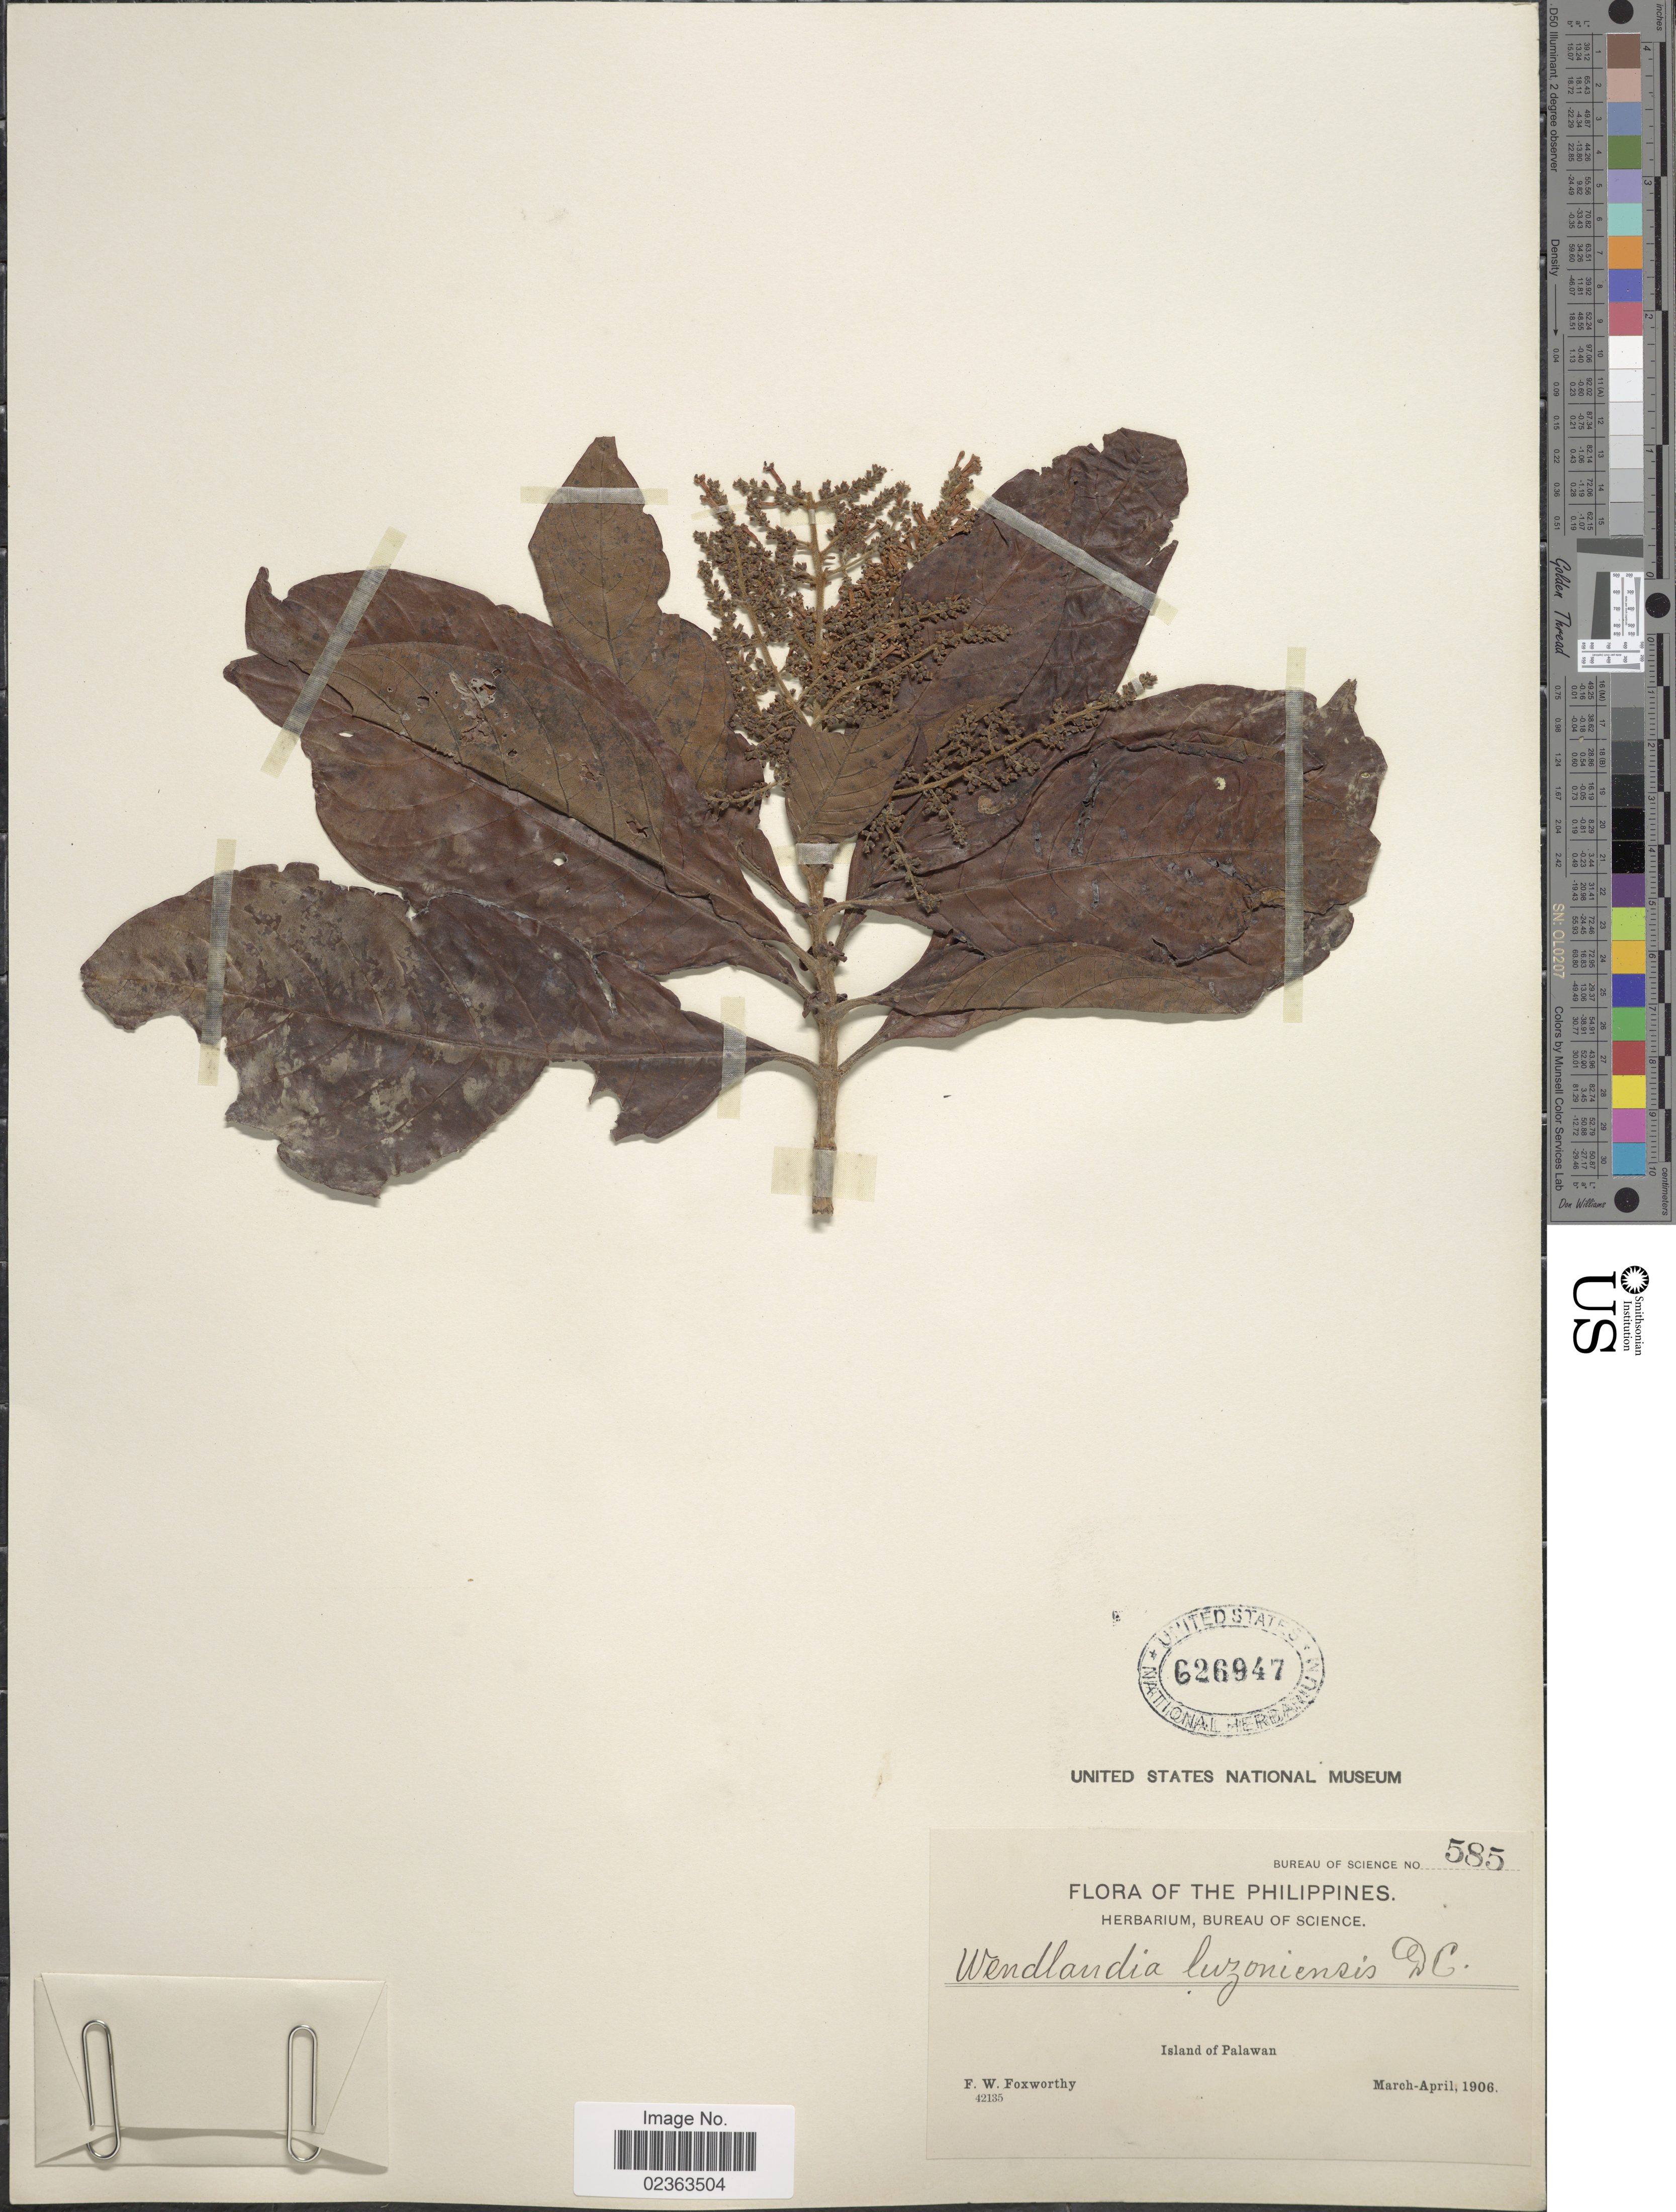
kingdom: Plantae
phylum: Tracheophyta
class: Magnoliopsida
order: Gentianales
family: Rubiaceae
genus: Wendlandia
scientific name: Wendlandia luzoniensis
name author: DC.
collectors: F. W. Foxworthy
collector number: Bureau of Science 585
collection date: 1906-03/1906-04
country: Philippines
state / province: Mimaropa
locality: Island of Palawan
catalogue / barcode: US 626947